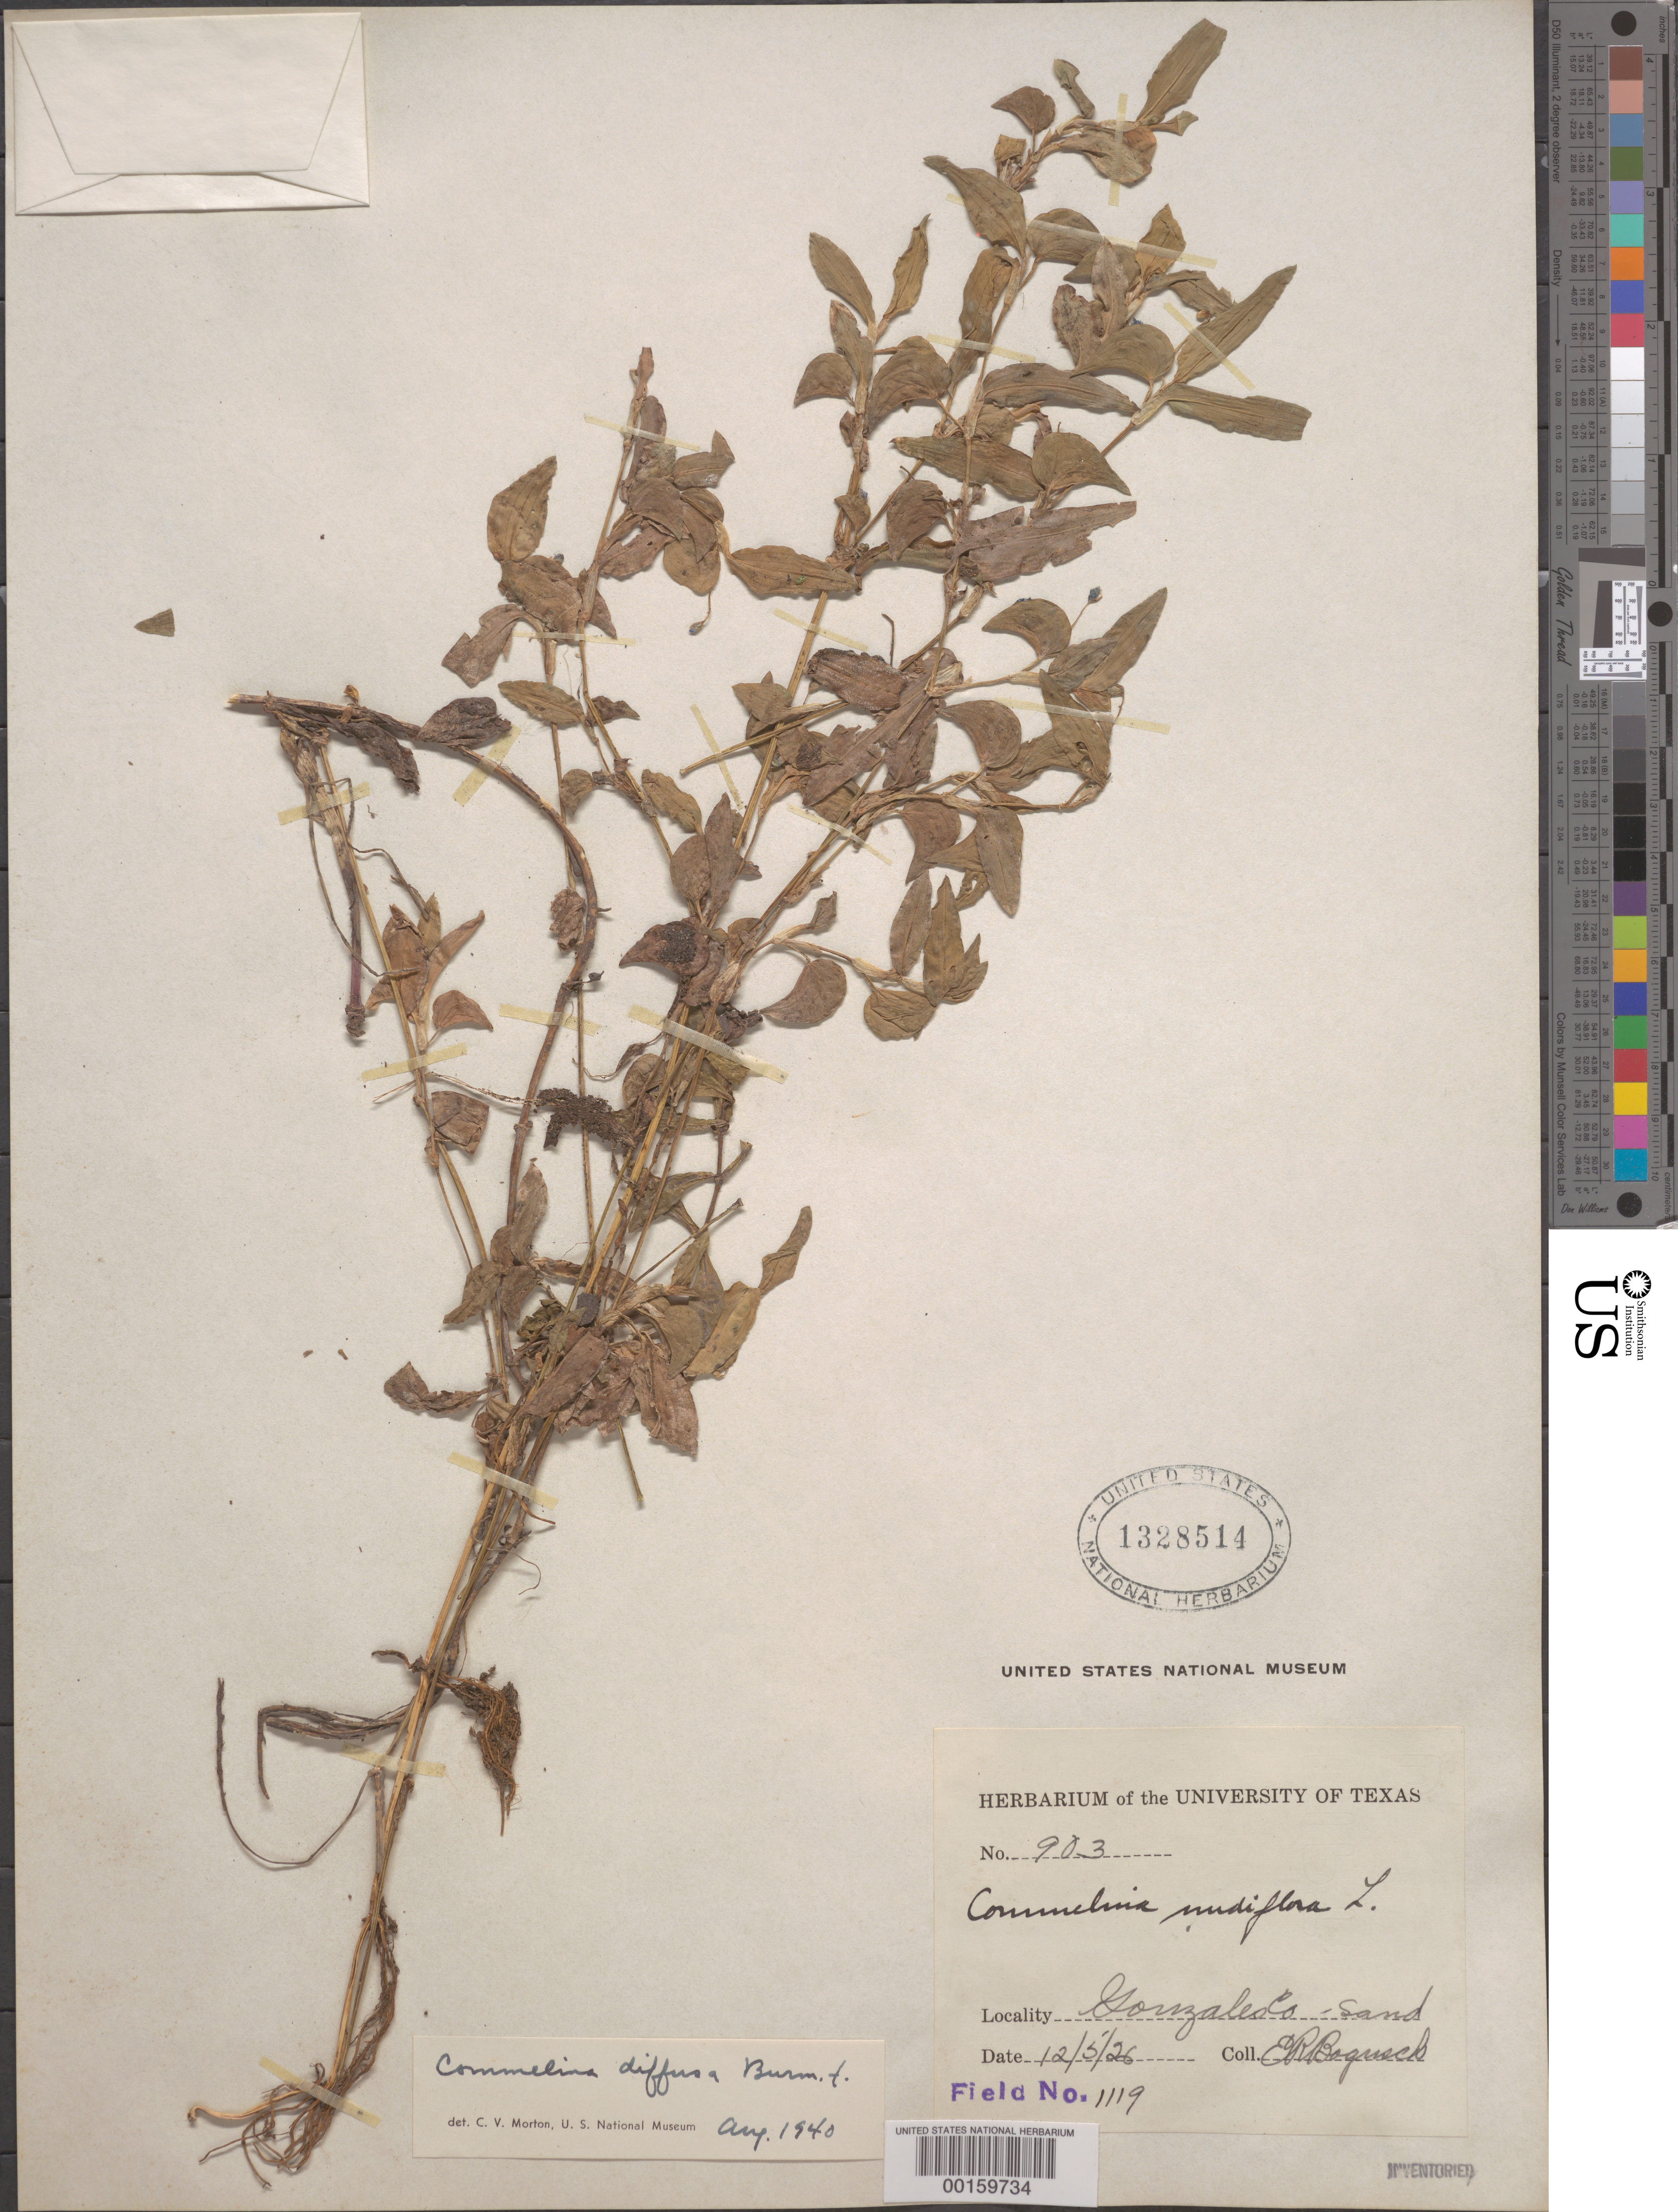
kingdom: Plantae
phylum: Tracheophyta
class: Liliopsida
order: Commelinales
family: Commelinaceae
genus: Commelina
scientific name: Commelina diffusa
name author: Burm. f.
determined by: Morton, C. V.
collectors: E. Bogusch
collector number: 1119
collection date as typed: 05 Dec 1926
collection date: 1926-12-05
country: United States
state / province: Texas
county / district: Gonzales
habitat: Sand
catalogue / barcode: US 1328514